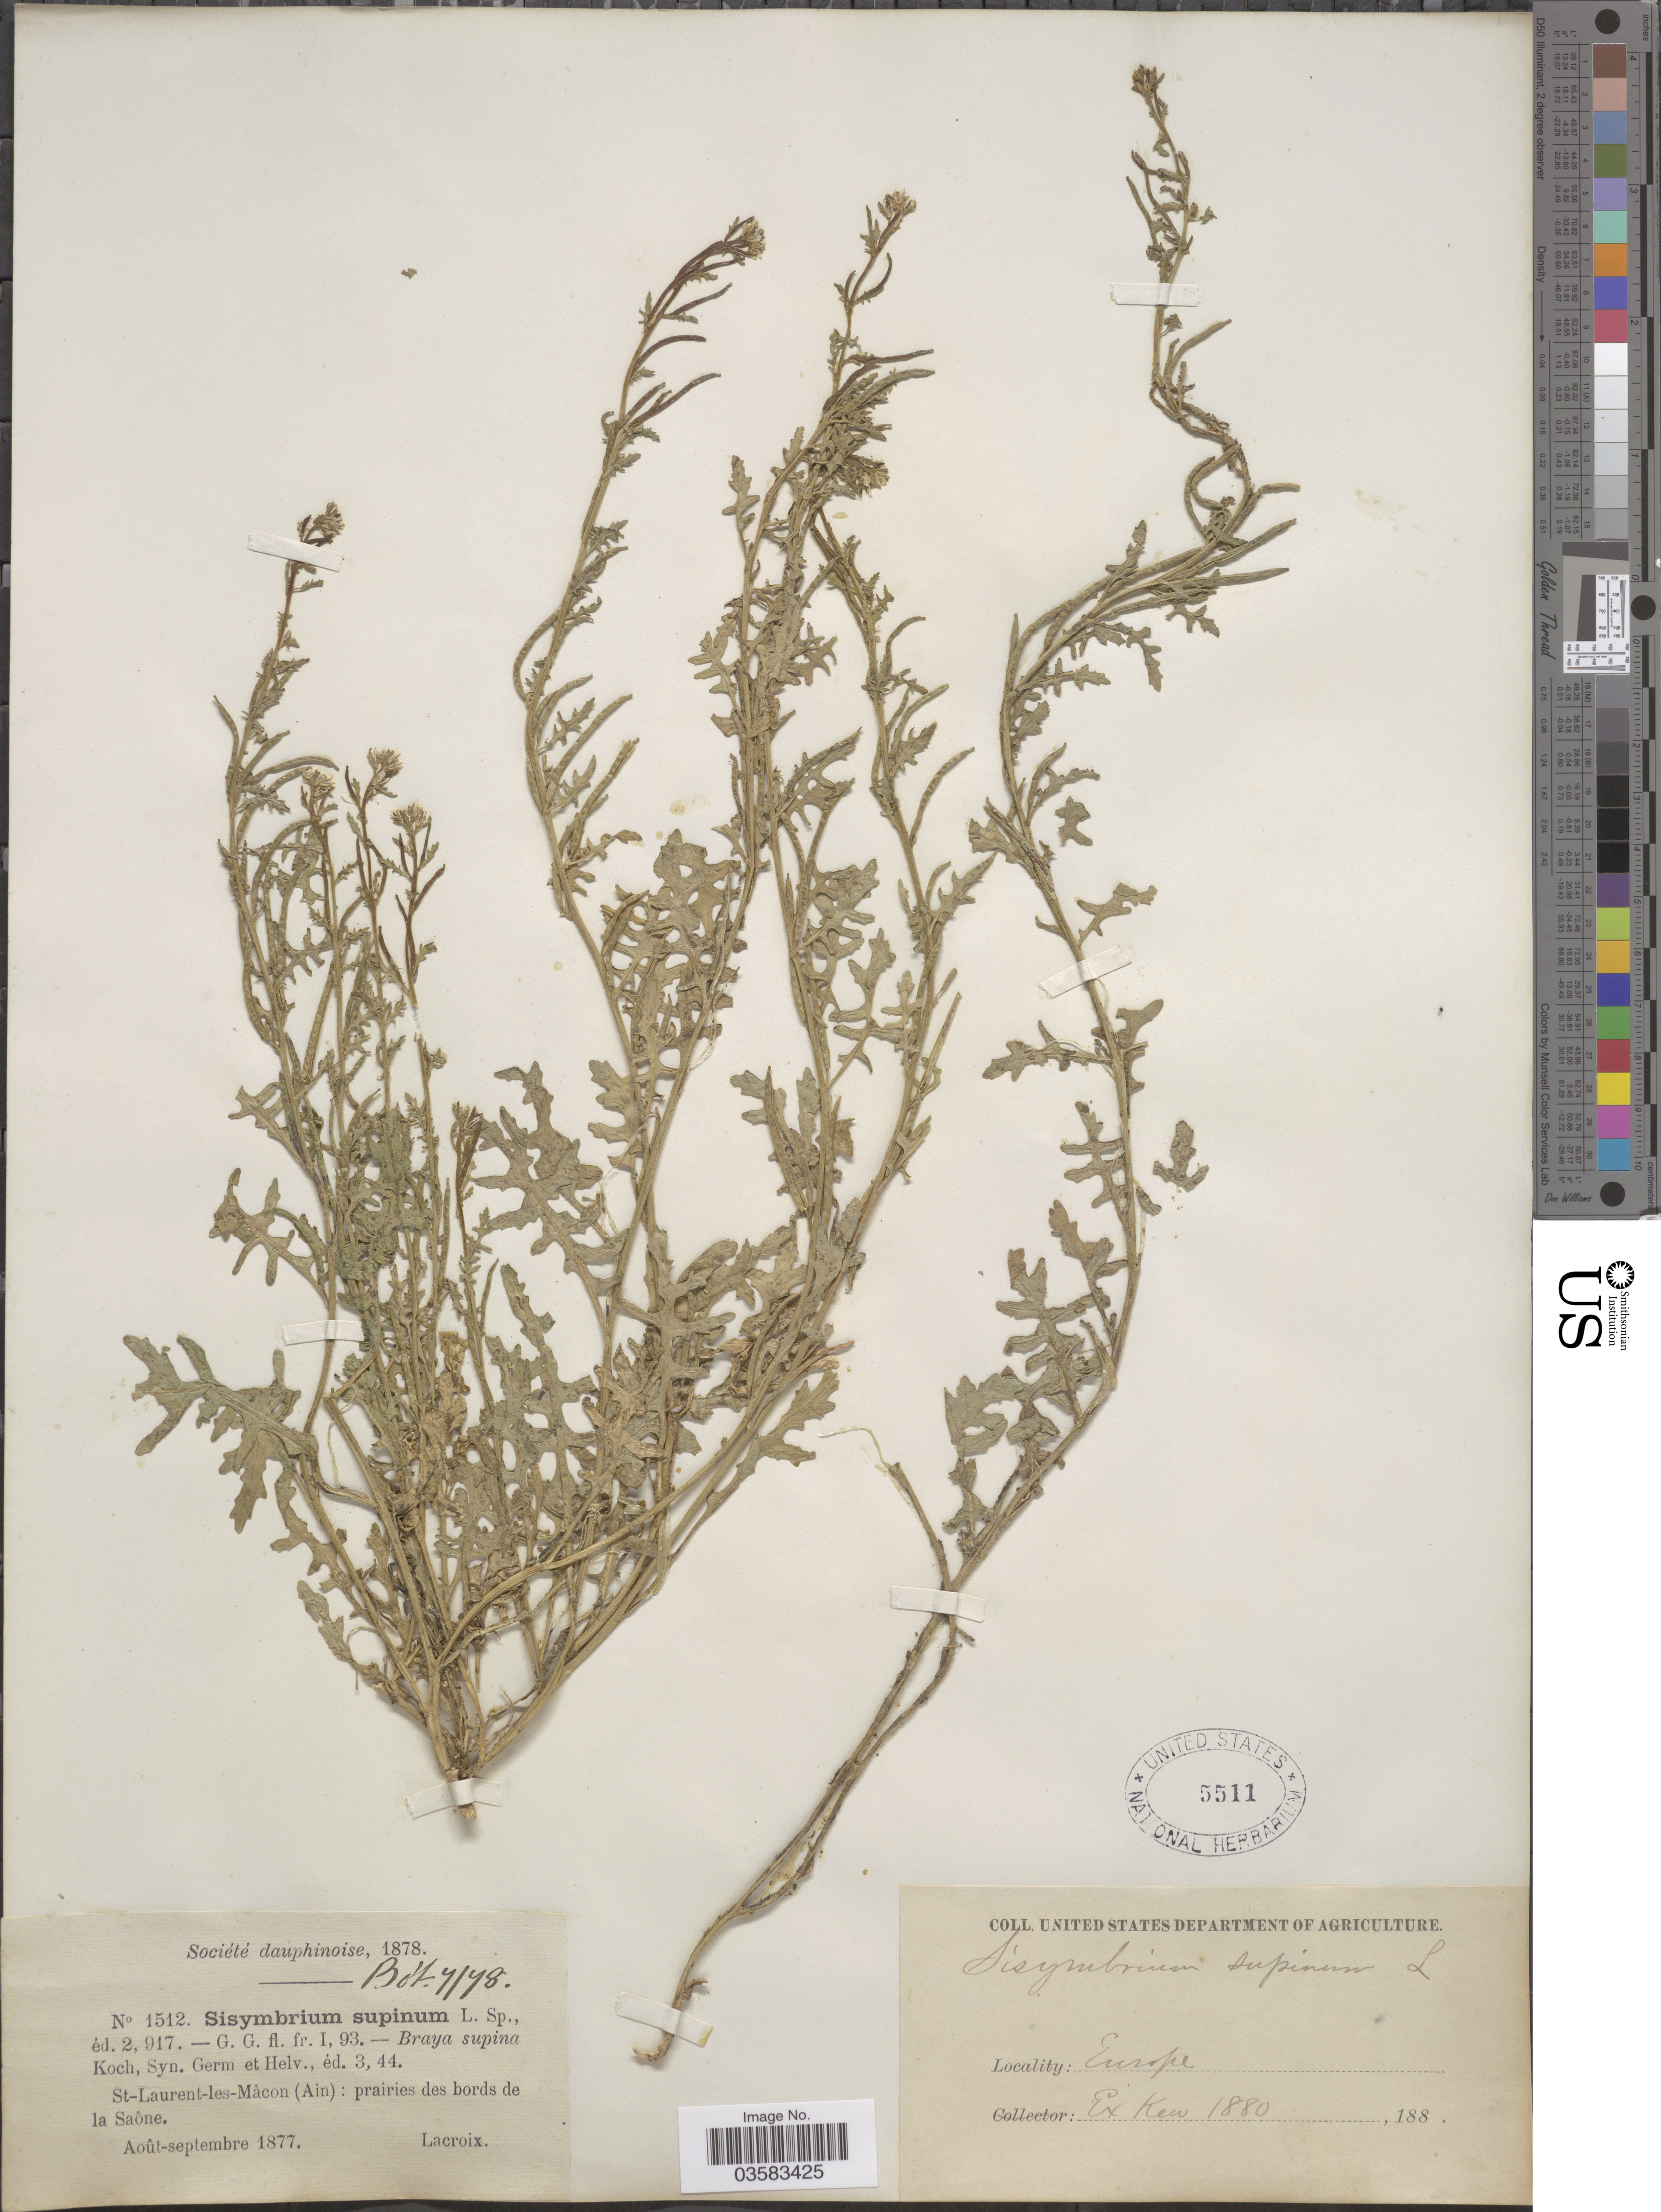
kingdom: Plantae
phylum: Tracheophyta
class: Magnoliopsida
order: Brassicales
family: Brassicaceae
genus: Sisymbrium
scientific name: Sisymbrium supinum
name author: L.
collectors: Lacroix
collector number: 1512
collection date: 1877-08/1877-09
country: France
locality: St-Laurent-les-Màcon (Ain): prairies des bords de la Saône.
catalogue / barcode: US 5511